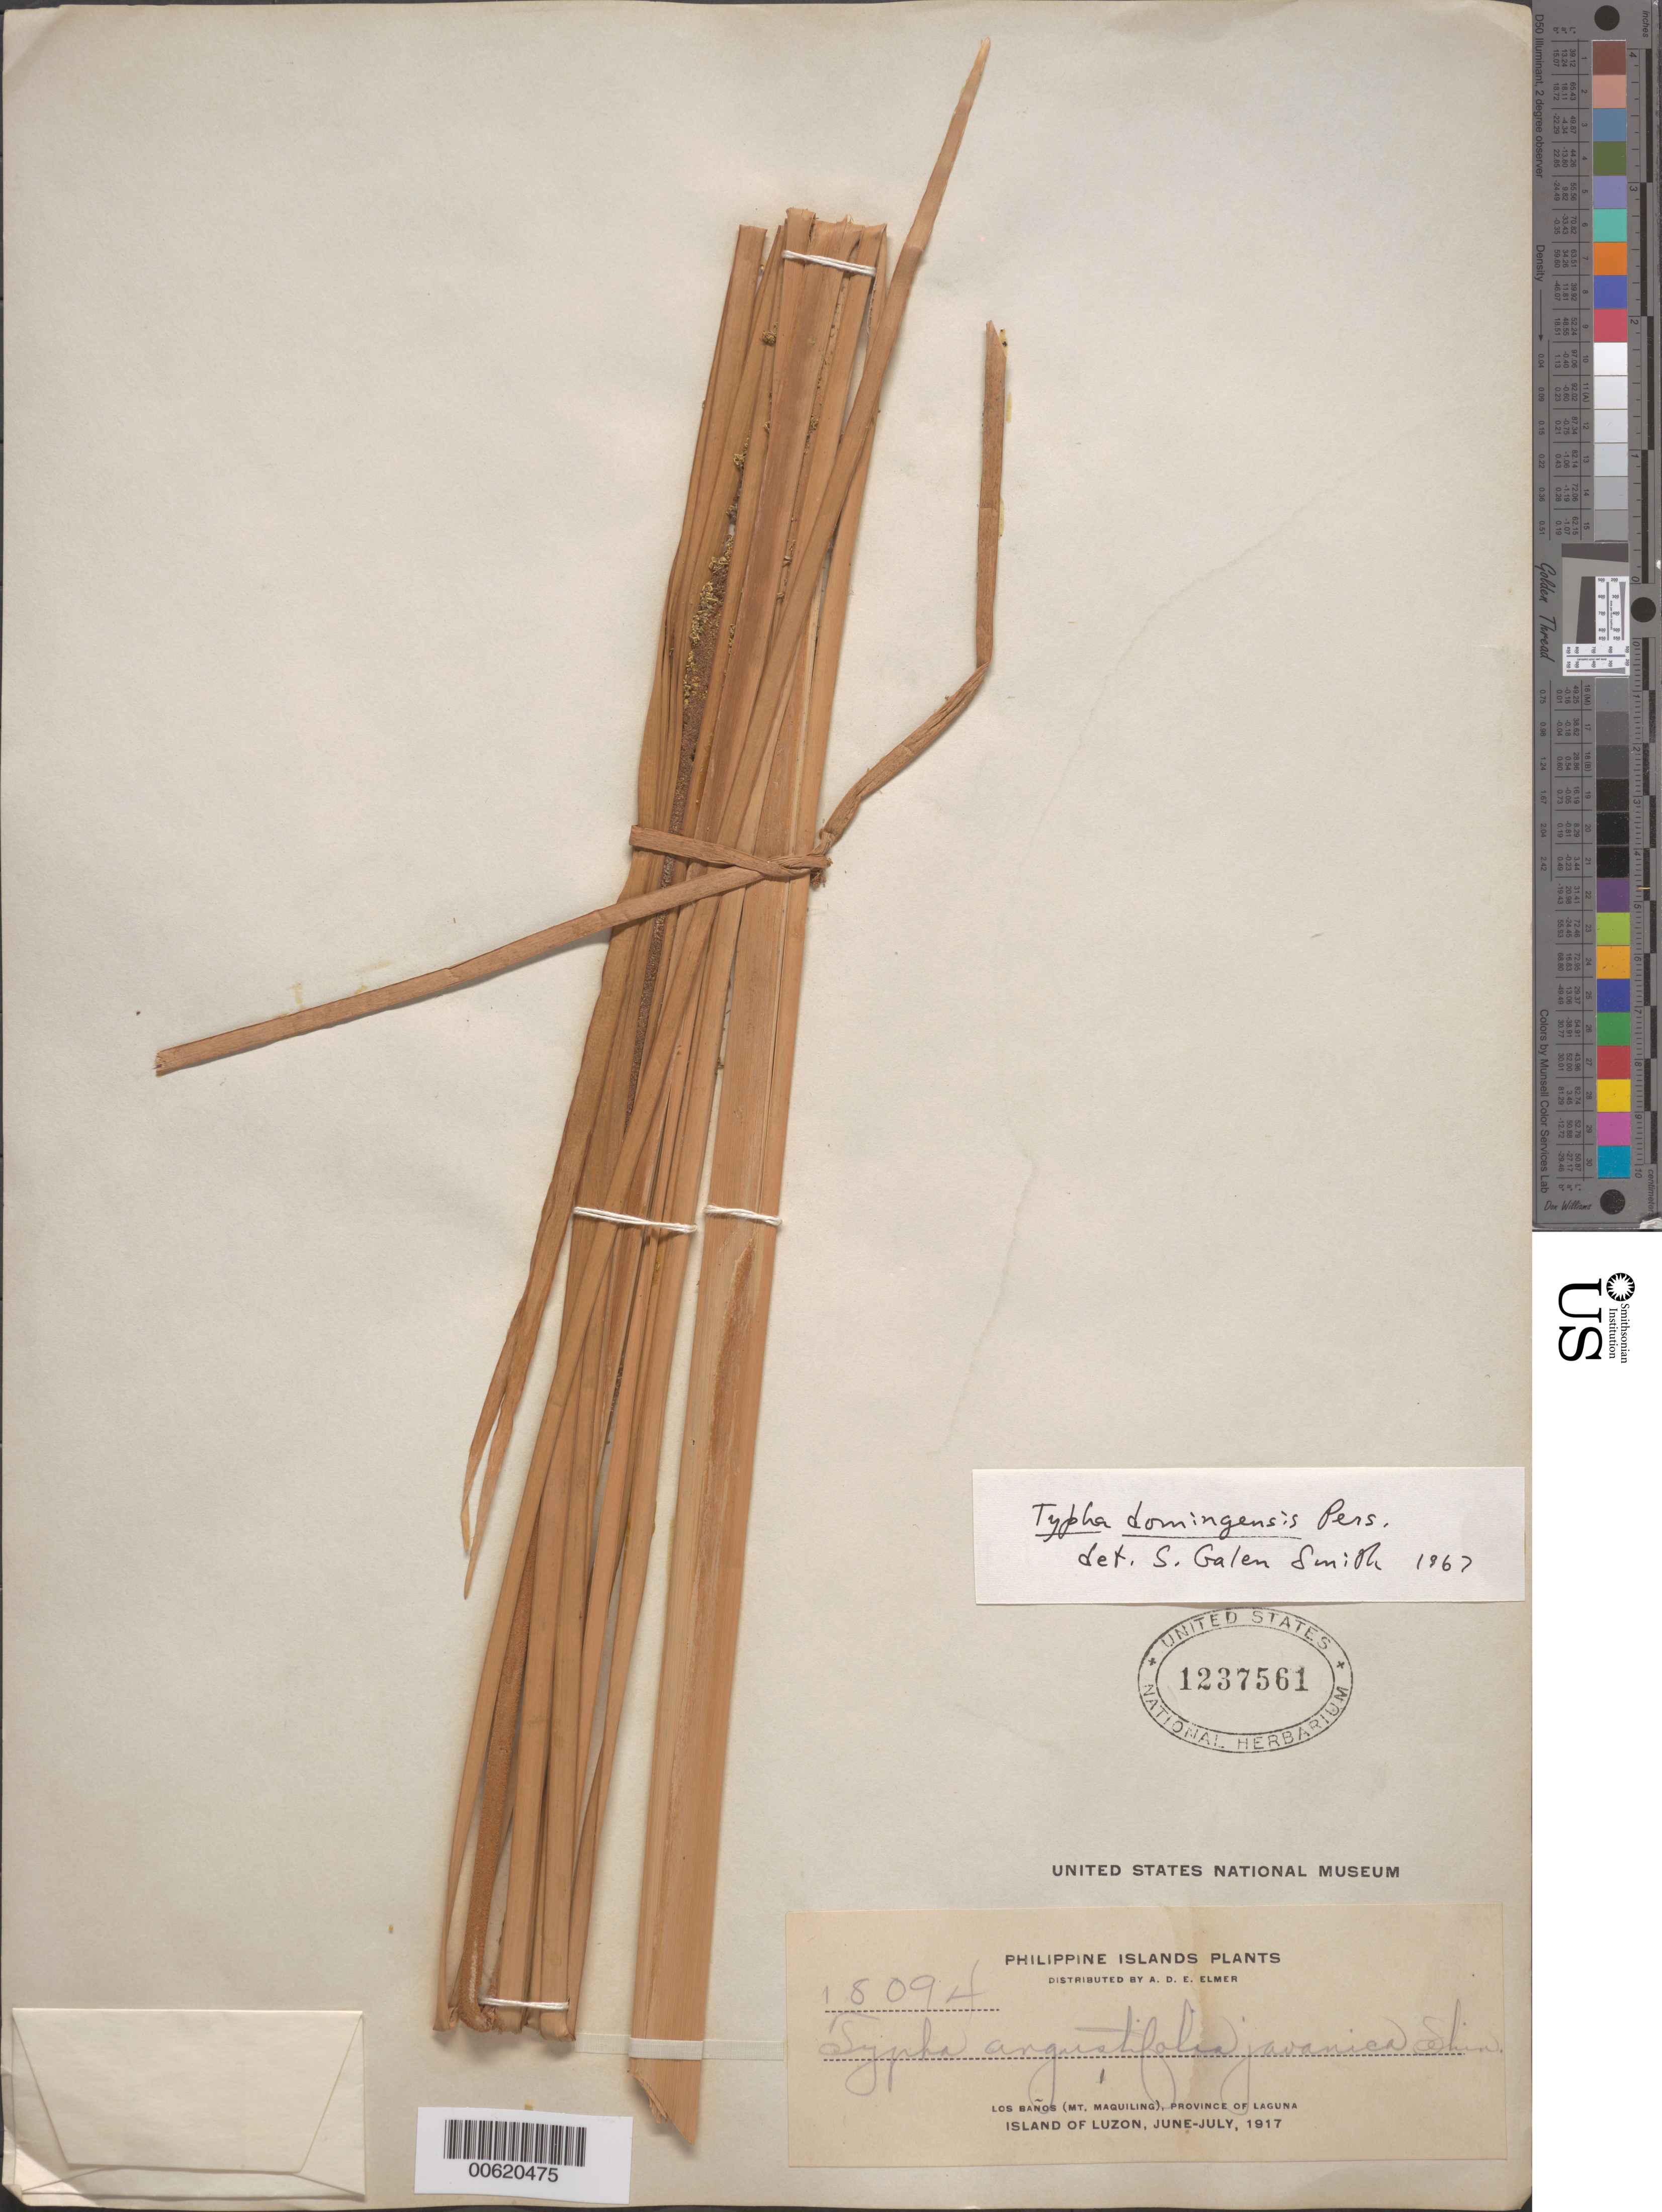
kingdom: Plantae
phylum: Tracheophyta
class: Liliopsida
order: Poales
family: Typhaceae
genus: Typha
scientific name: Typha domingensis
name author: Pers.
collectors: A. D. E. Elmer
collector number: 18094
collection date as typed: Jun 1917 to -- Jul 1917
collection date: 1917-06/1917-07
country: Philippines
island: Luzon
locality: Los Banos (Mt. Maquiling), Laguna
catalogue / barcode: US 1237561